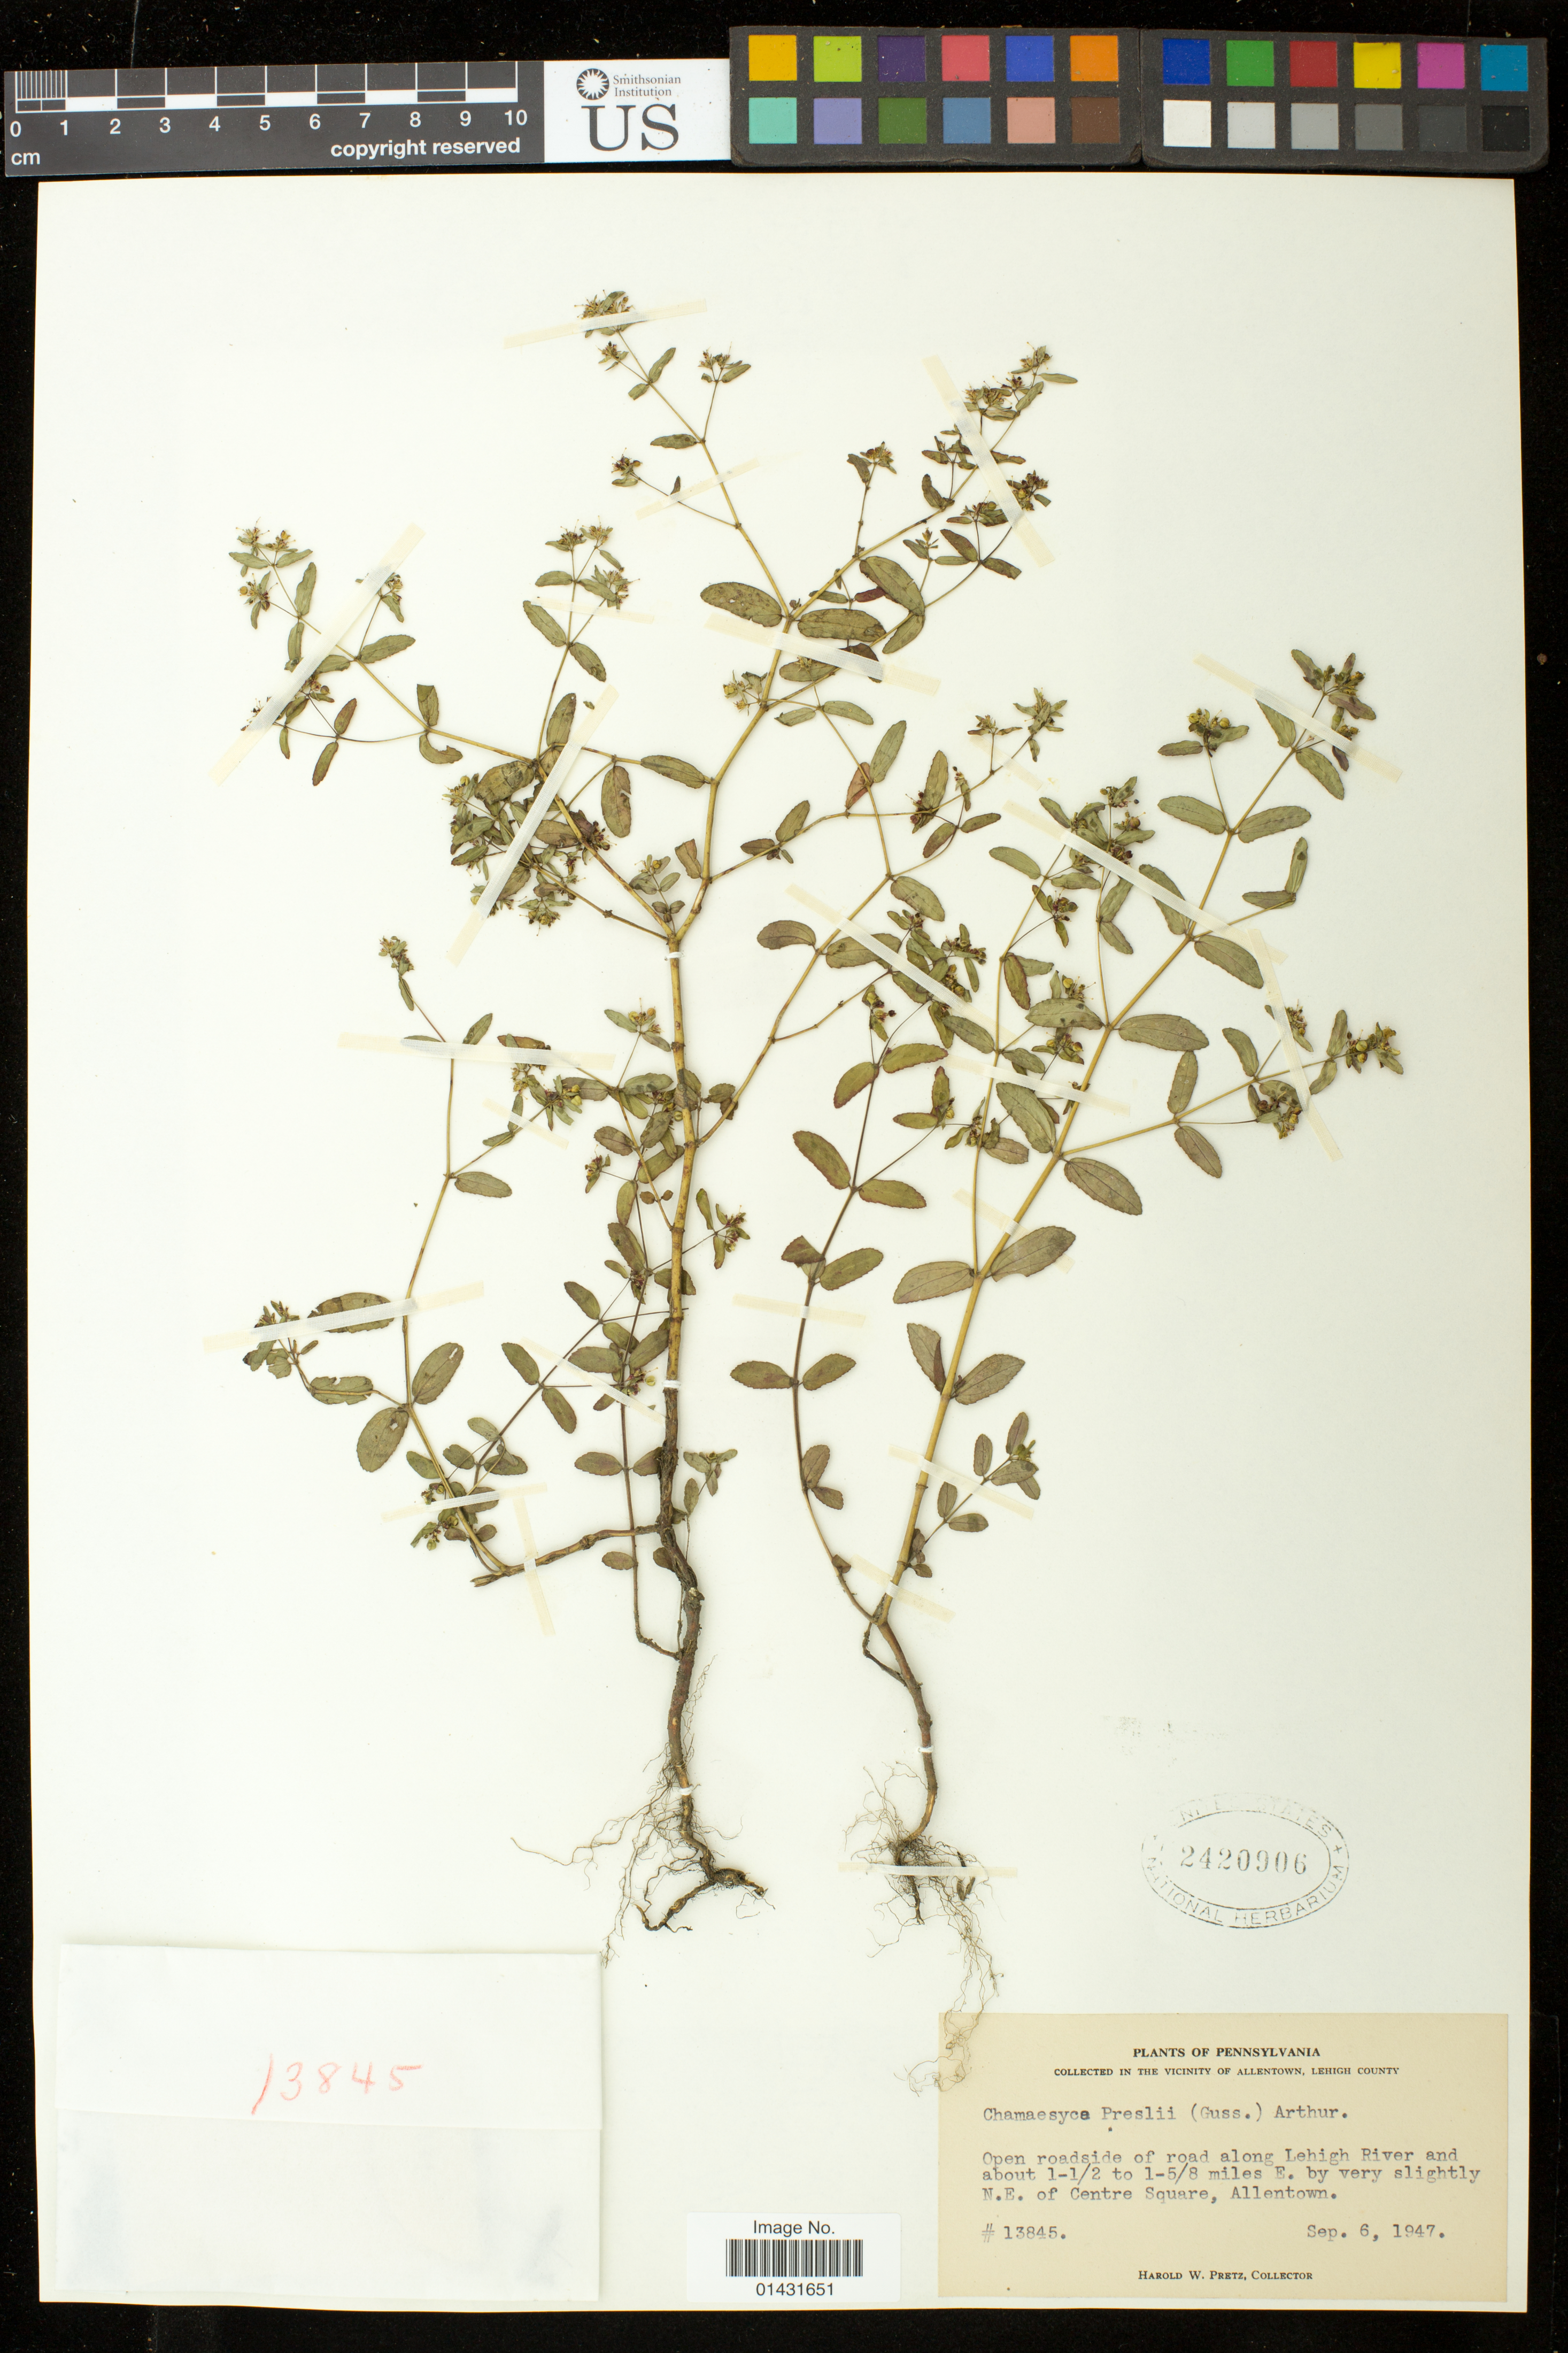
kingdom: Plantae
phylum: Tracheophyta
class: Magnoliopsida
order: Malpighiales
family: Euphorbiaceae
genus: Euphorbia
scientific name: Euphorbia hypericifolia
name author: L.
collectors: H. W. Pretz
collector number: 13845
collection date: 1947-09-06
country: United States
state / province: Pennsylvania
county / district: Lehigh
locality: Road along Lehigh River and about 1-1/2 to 1-5/8 miles E. of very slightly N.E. of Centre Square, Allentown.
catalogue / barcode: US 2420906